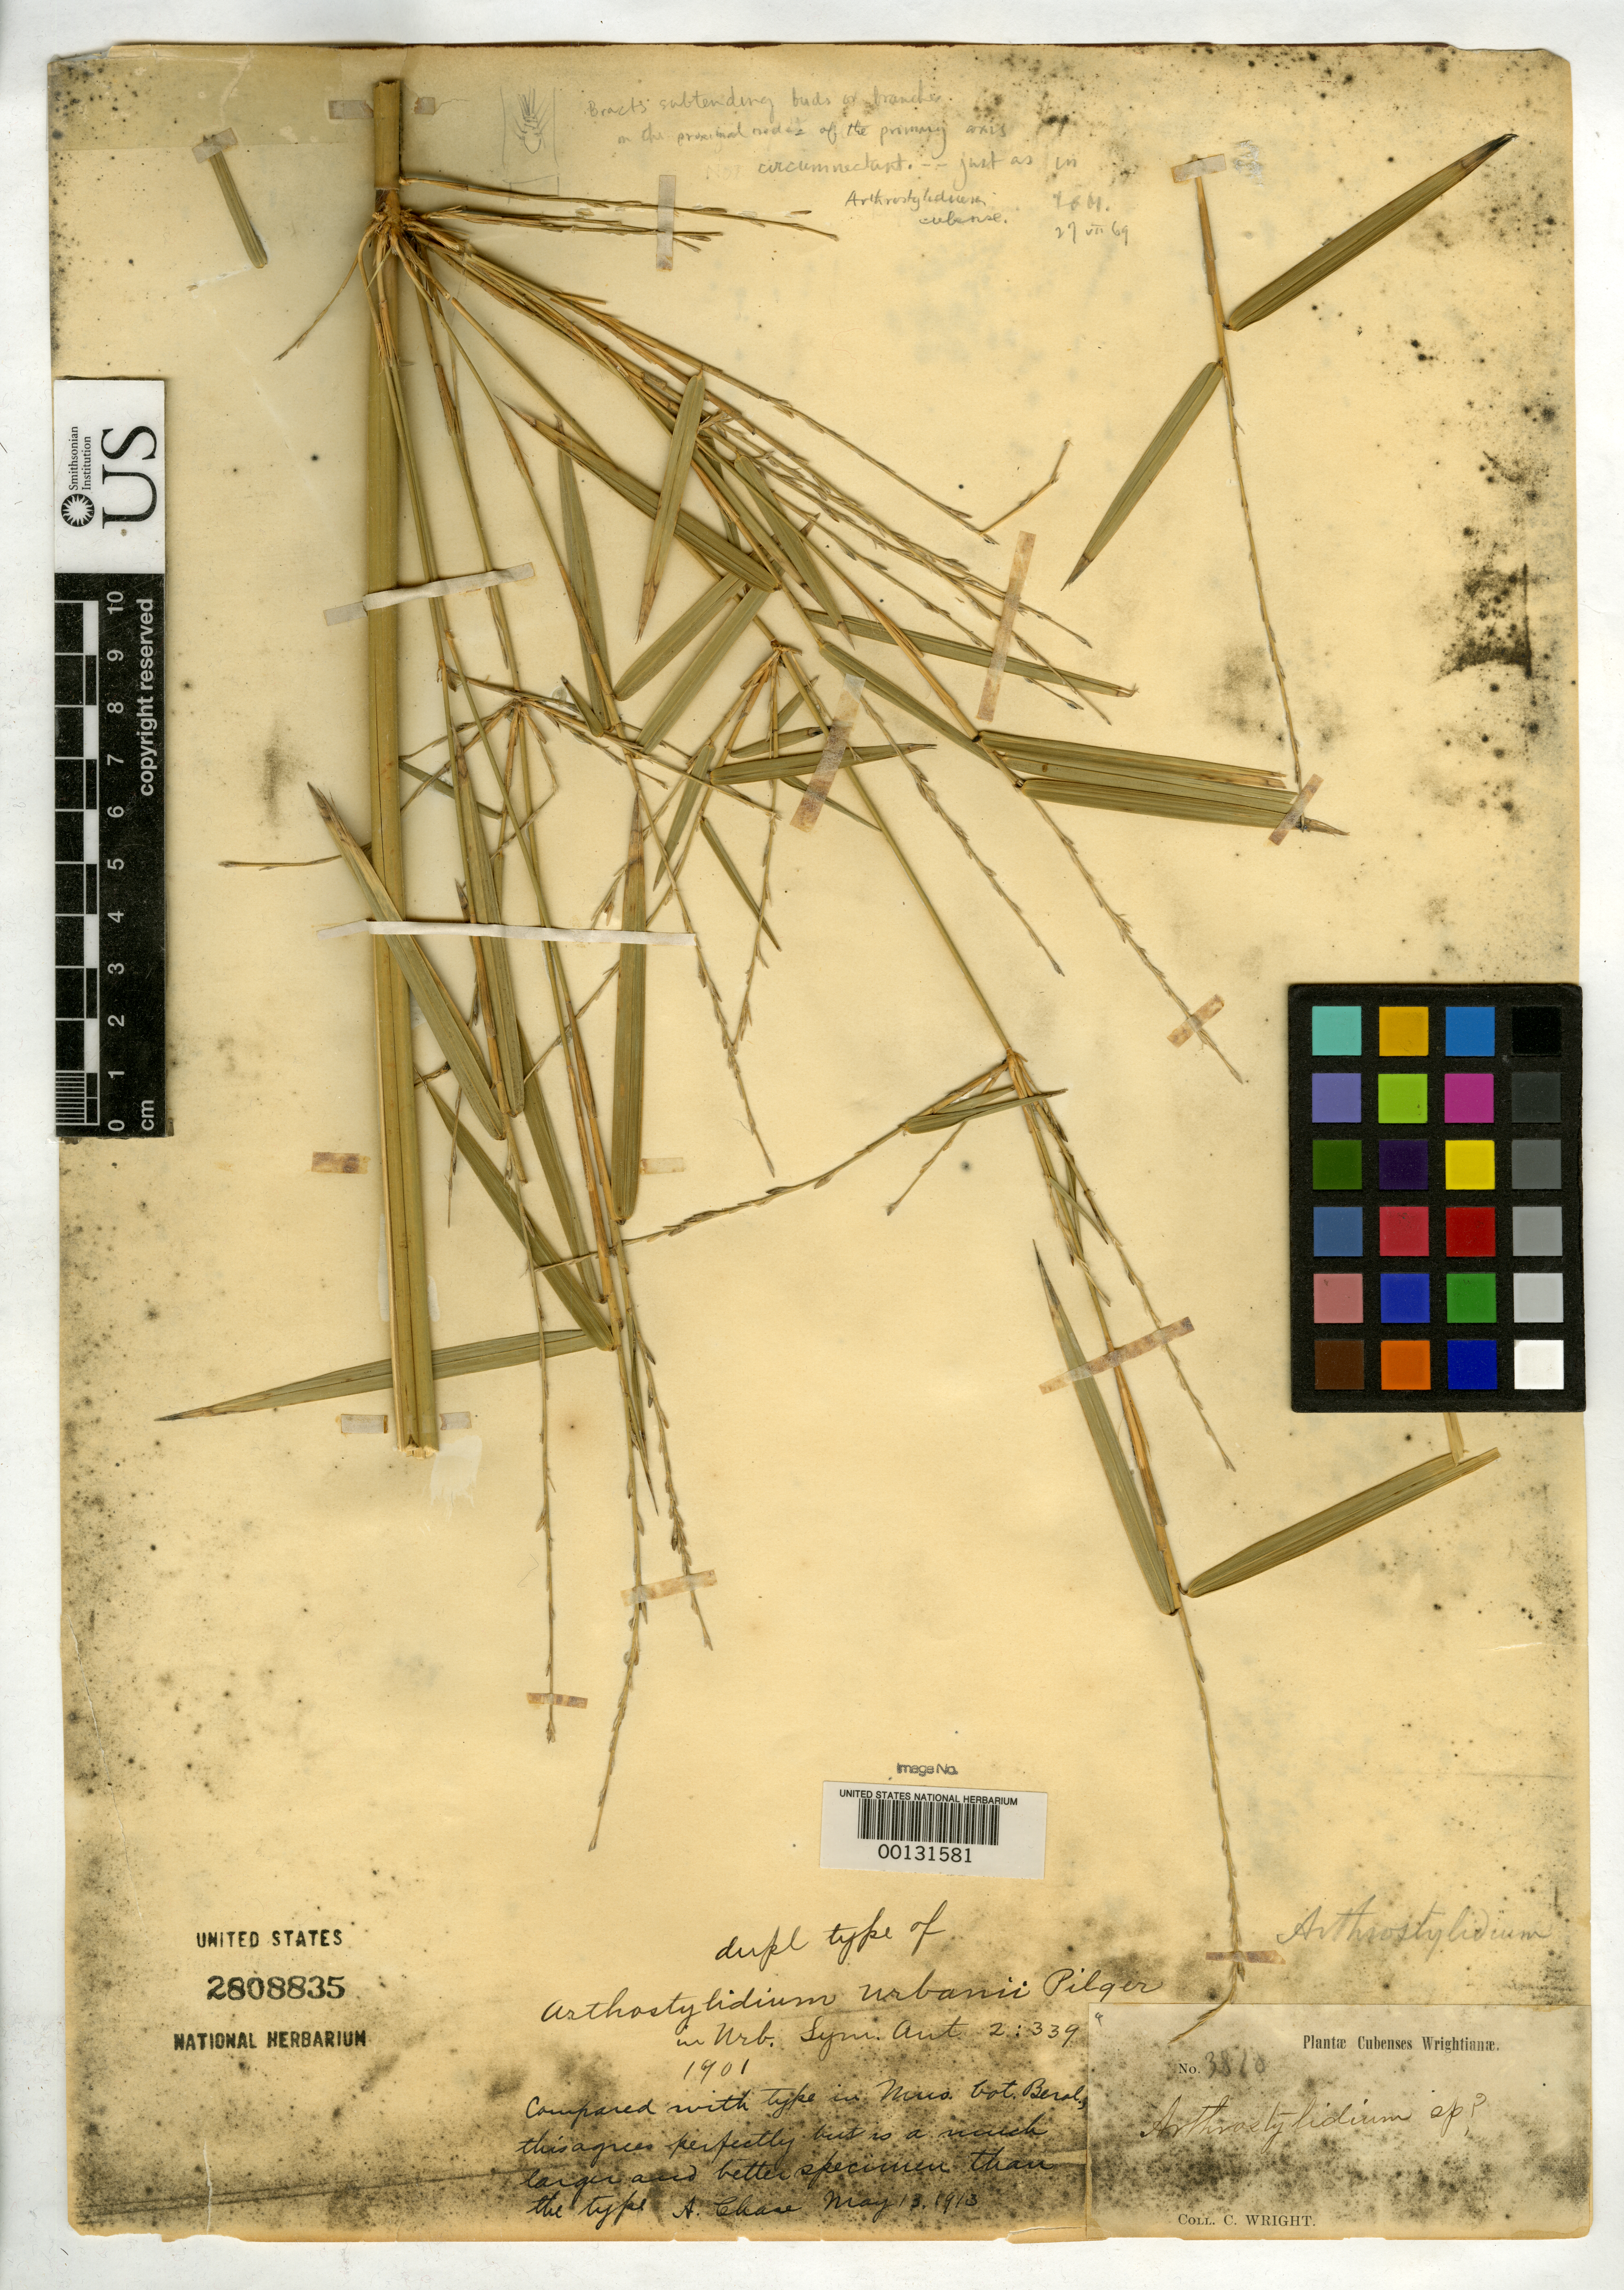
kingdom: Plantae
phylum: Tracheophyta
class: Liliopsida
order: Poales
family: Poaceae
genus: Arthrostylidium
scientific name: Arthrostylidium urbanii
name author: Pilg. in Urb.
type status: Isotype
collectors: C. Wright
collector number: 3810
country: Cuba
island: Greater Antilles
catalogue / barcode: US 2808835